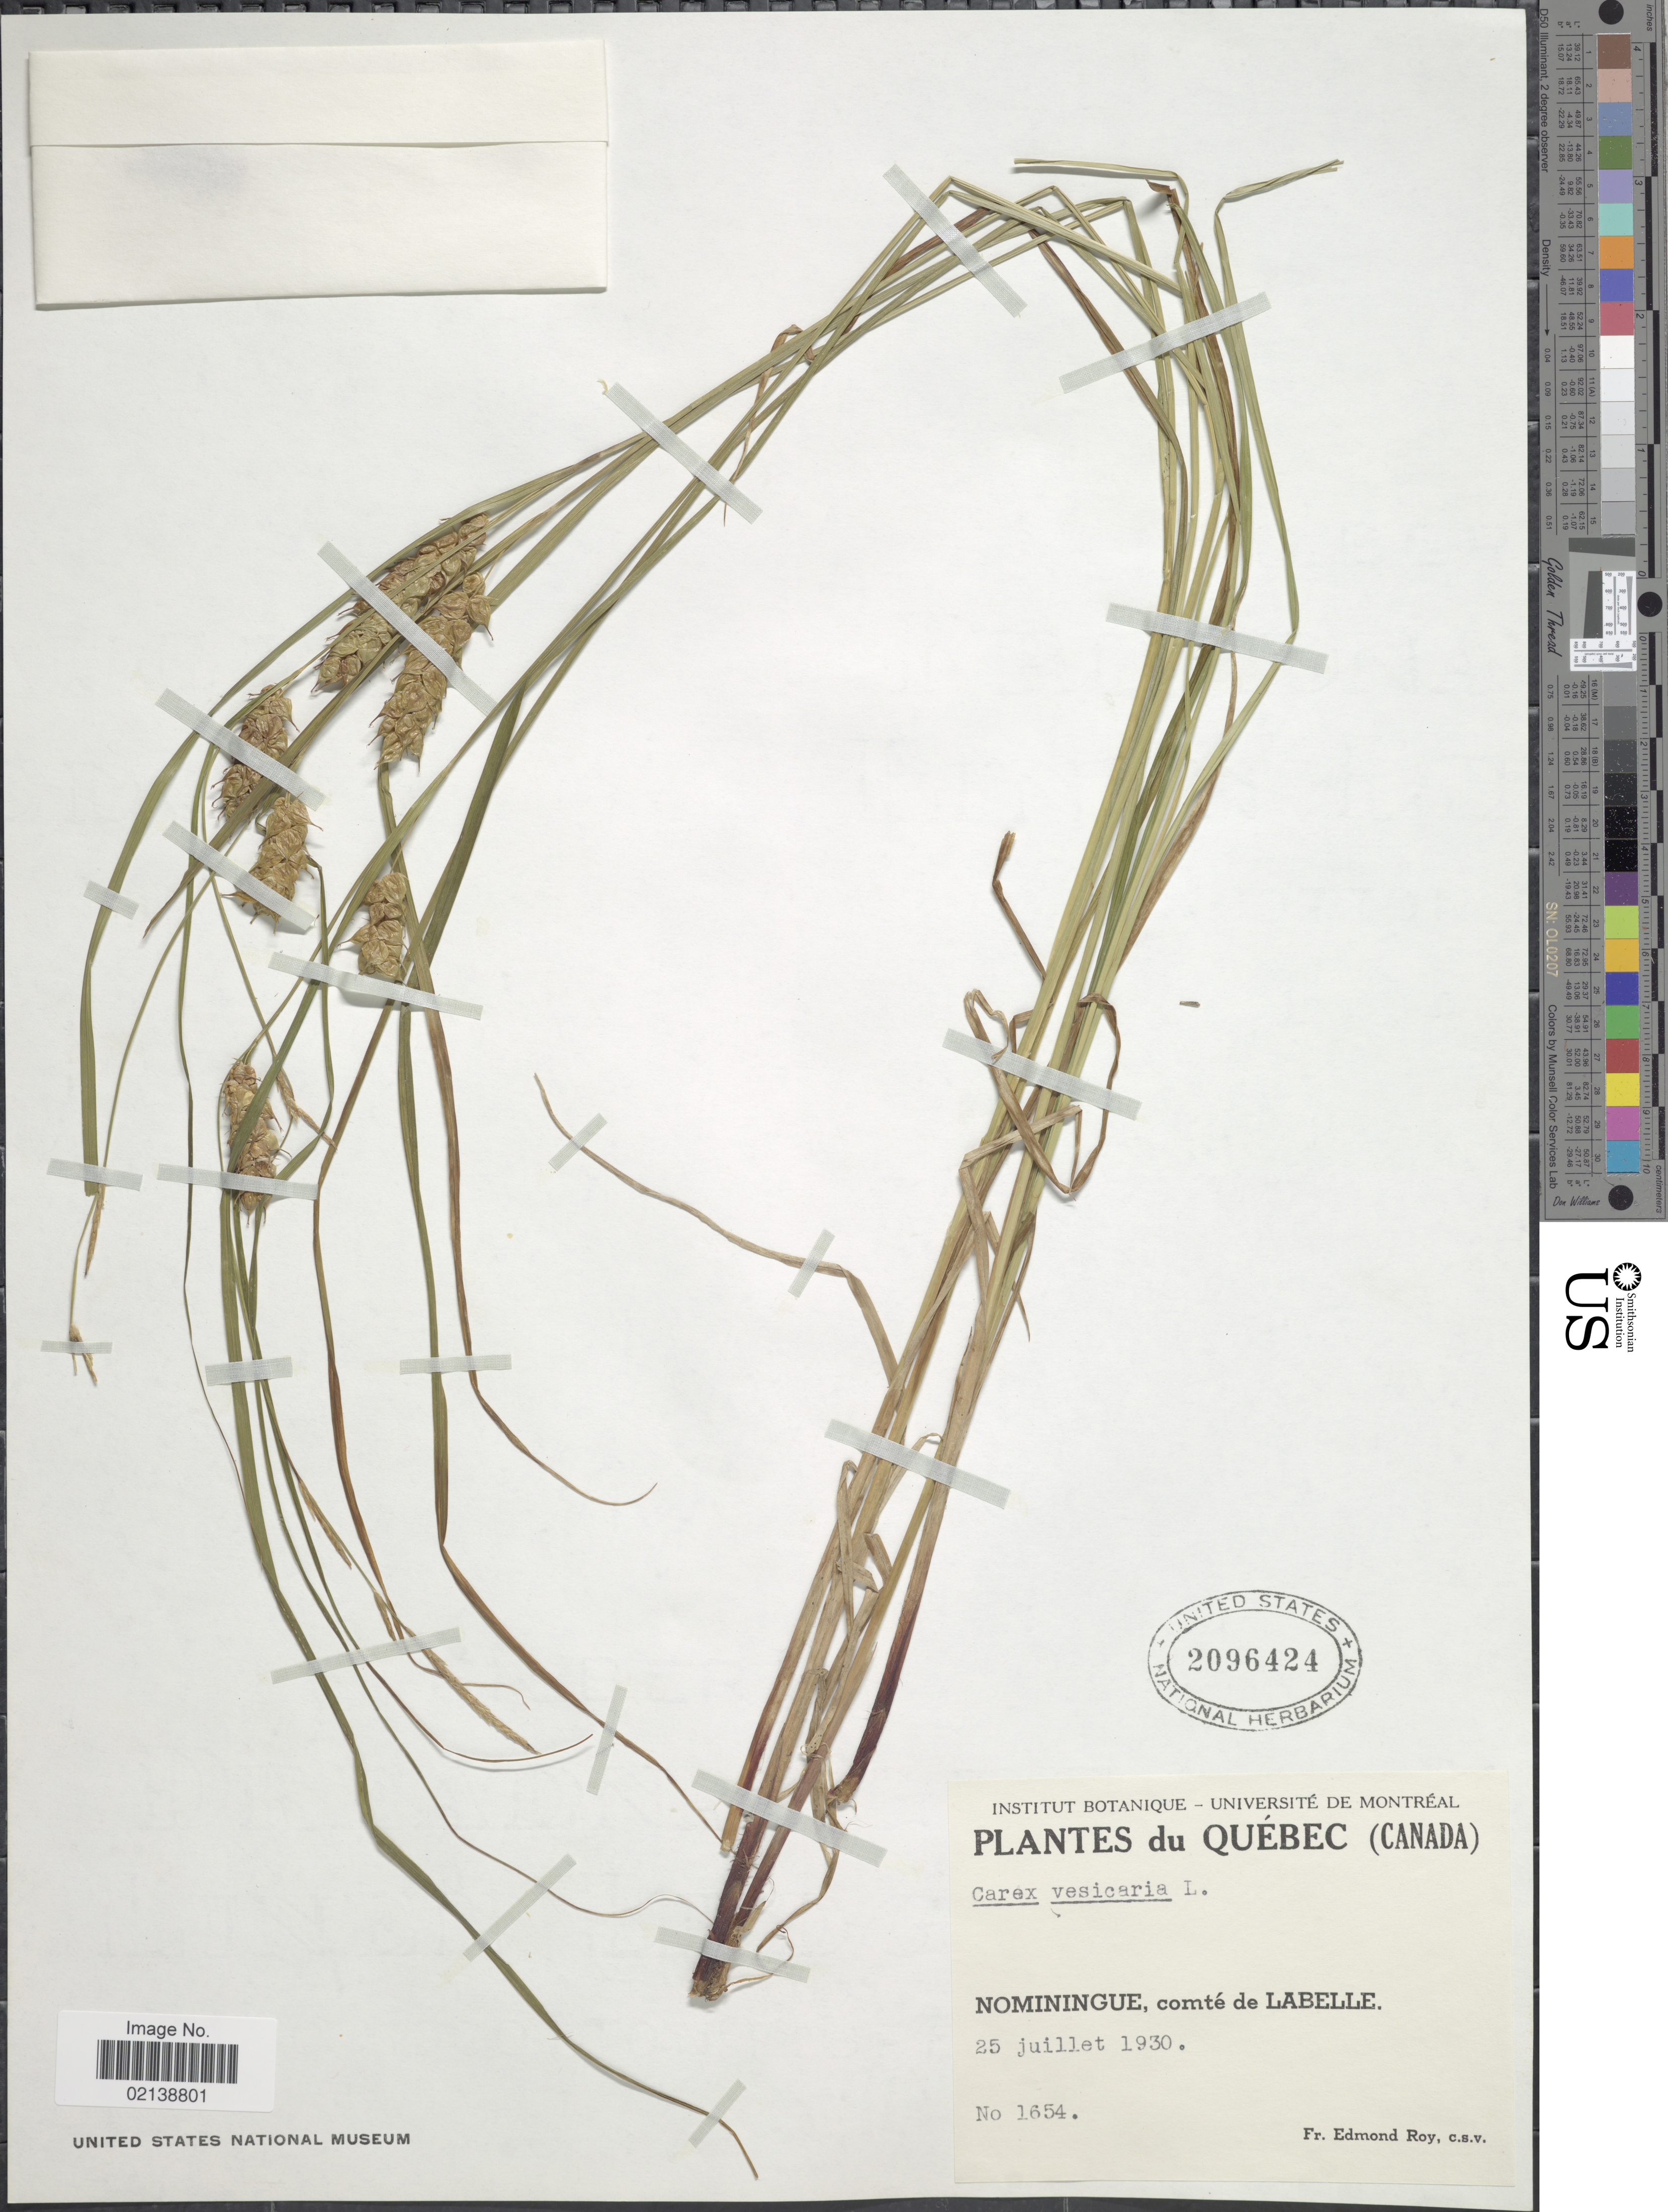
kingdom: Plantae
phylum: Tracheophyta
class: Liliopsida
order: Poales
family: Cyperaceae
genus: Carex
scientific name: Carex vesicaria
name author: L.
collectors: E. Roy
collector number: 1654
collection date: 1930-07-25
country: Canada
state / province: Quebec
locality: Nominingue, Comte de Labelle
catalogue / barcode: US 2096424